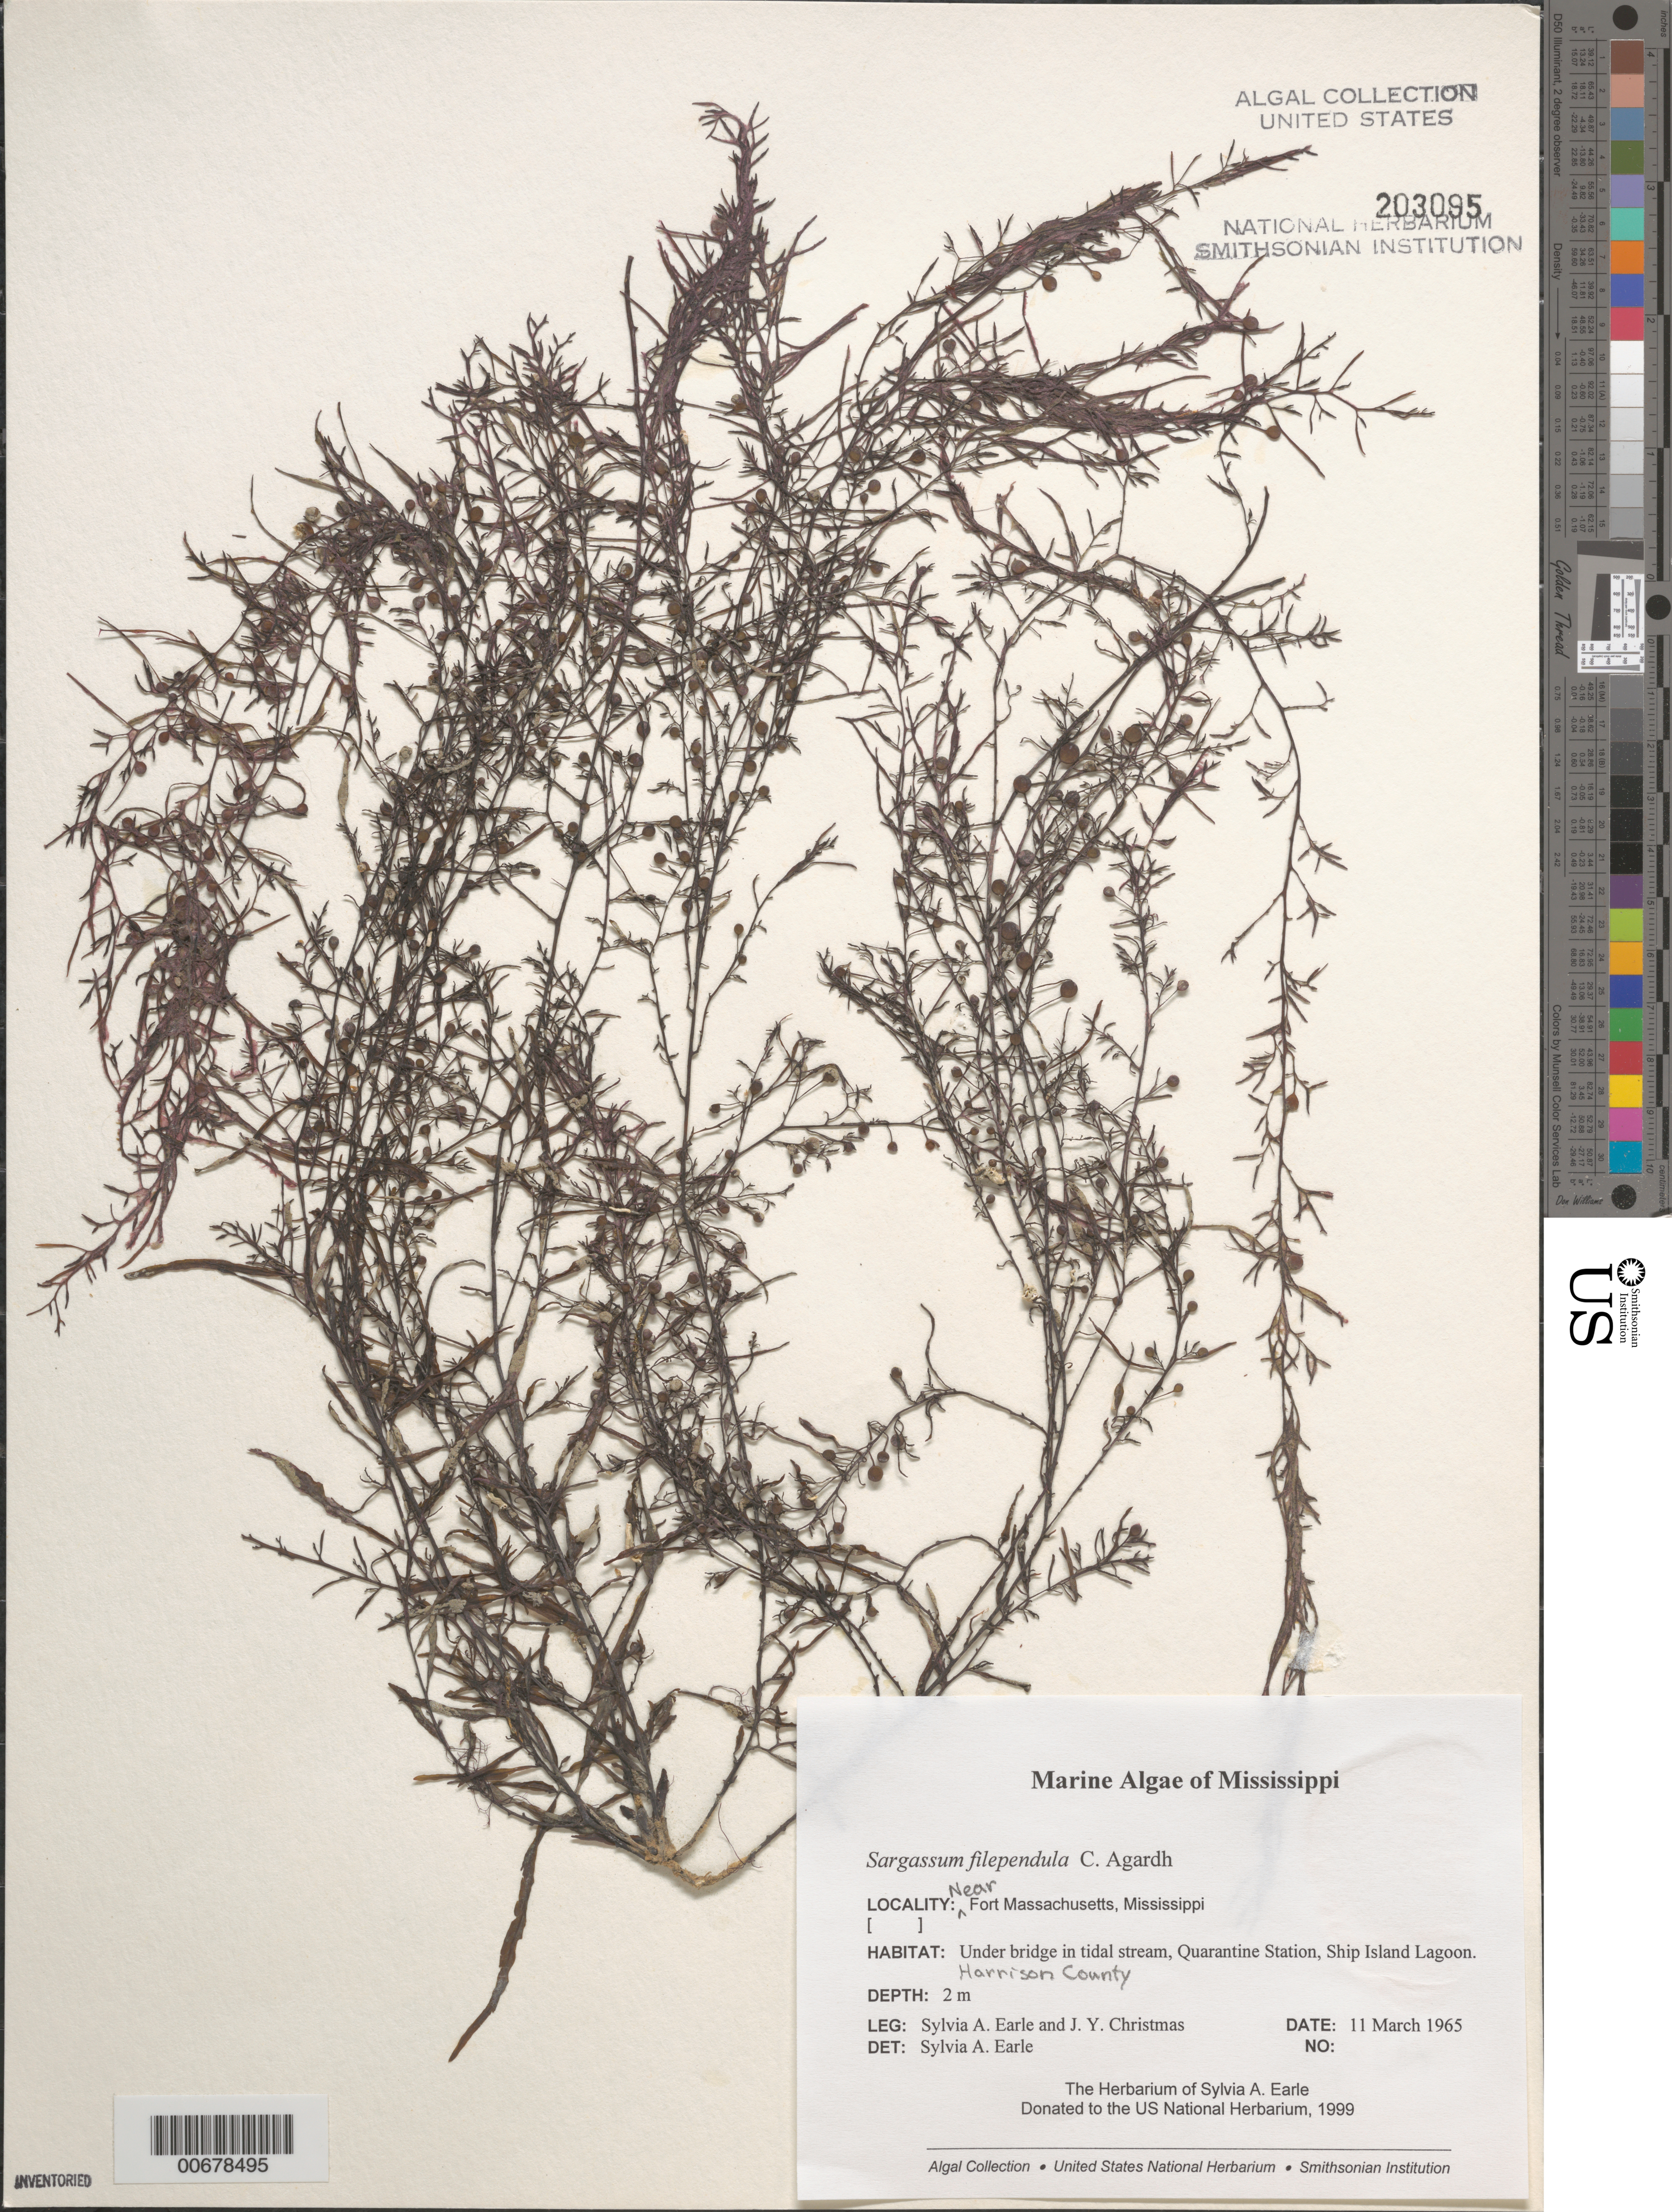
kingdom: Chromista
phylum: Ochrophyta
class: Phaeophyceae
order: Fucales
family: Sargassaceae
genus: Sargassum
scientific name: Sargassum filipendula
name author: C. Agardh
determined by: Earle, S. A.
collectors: S. A. Earle & J. Christmas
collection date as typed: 11 Mar 1965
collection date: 1965-03-11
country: United States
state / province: Mississippi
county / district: Harrison County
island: Ship Island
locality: Ship Island Lagoon, Quarantine Station, near Fort Massachusetts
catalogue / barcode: US 203095